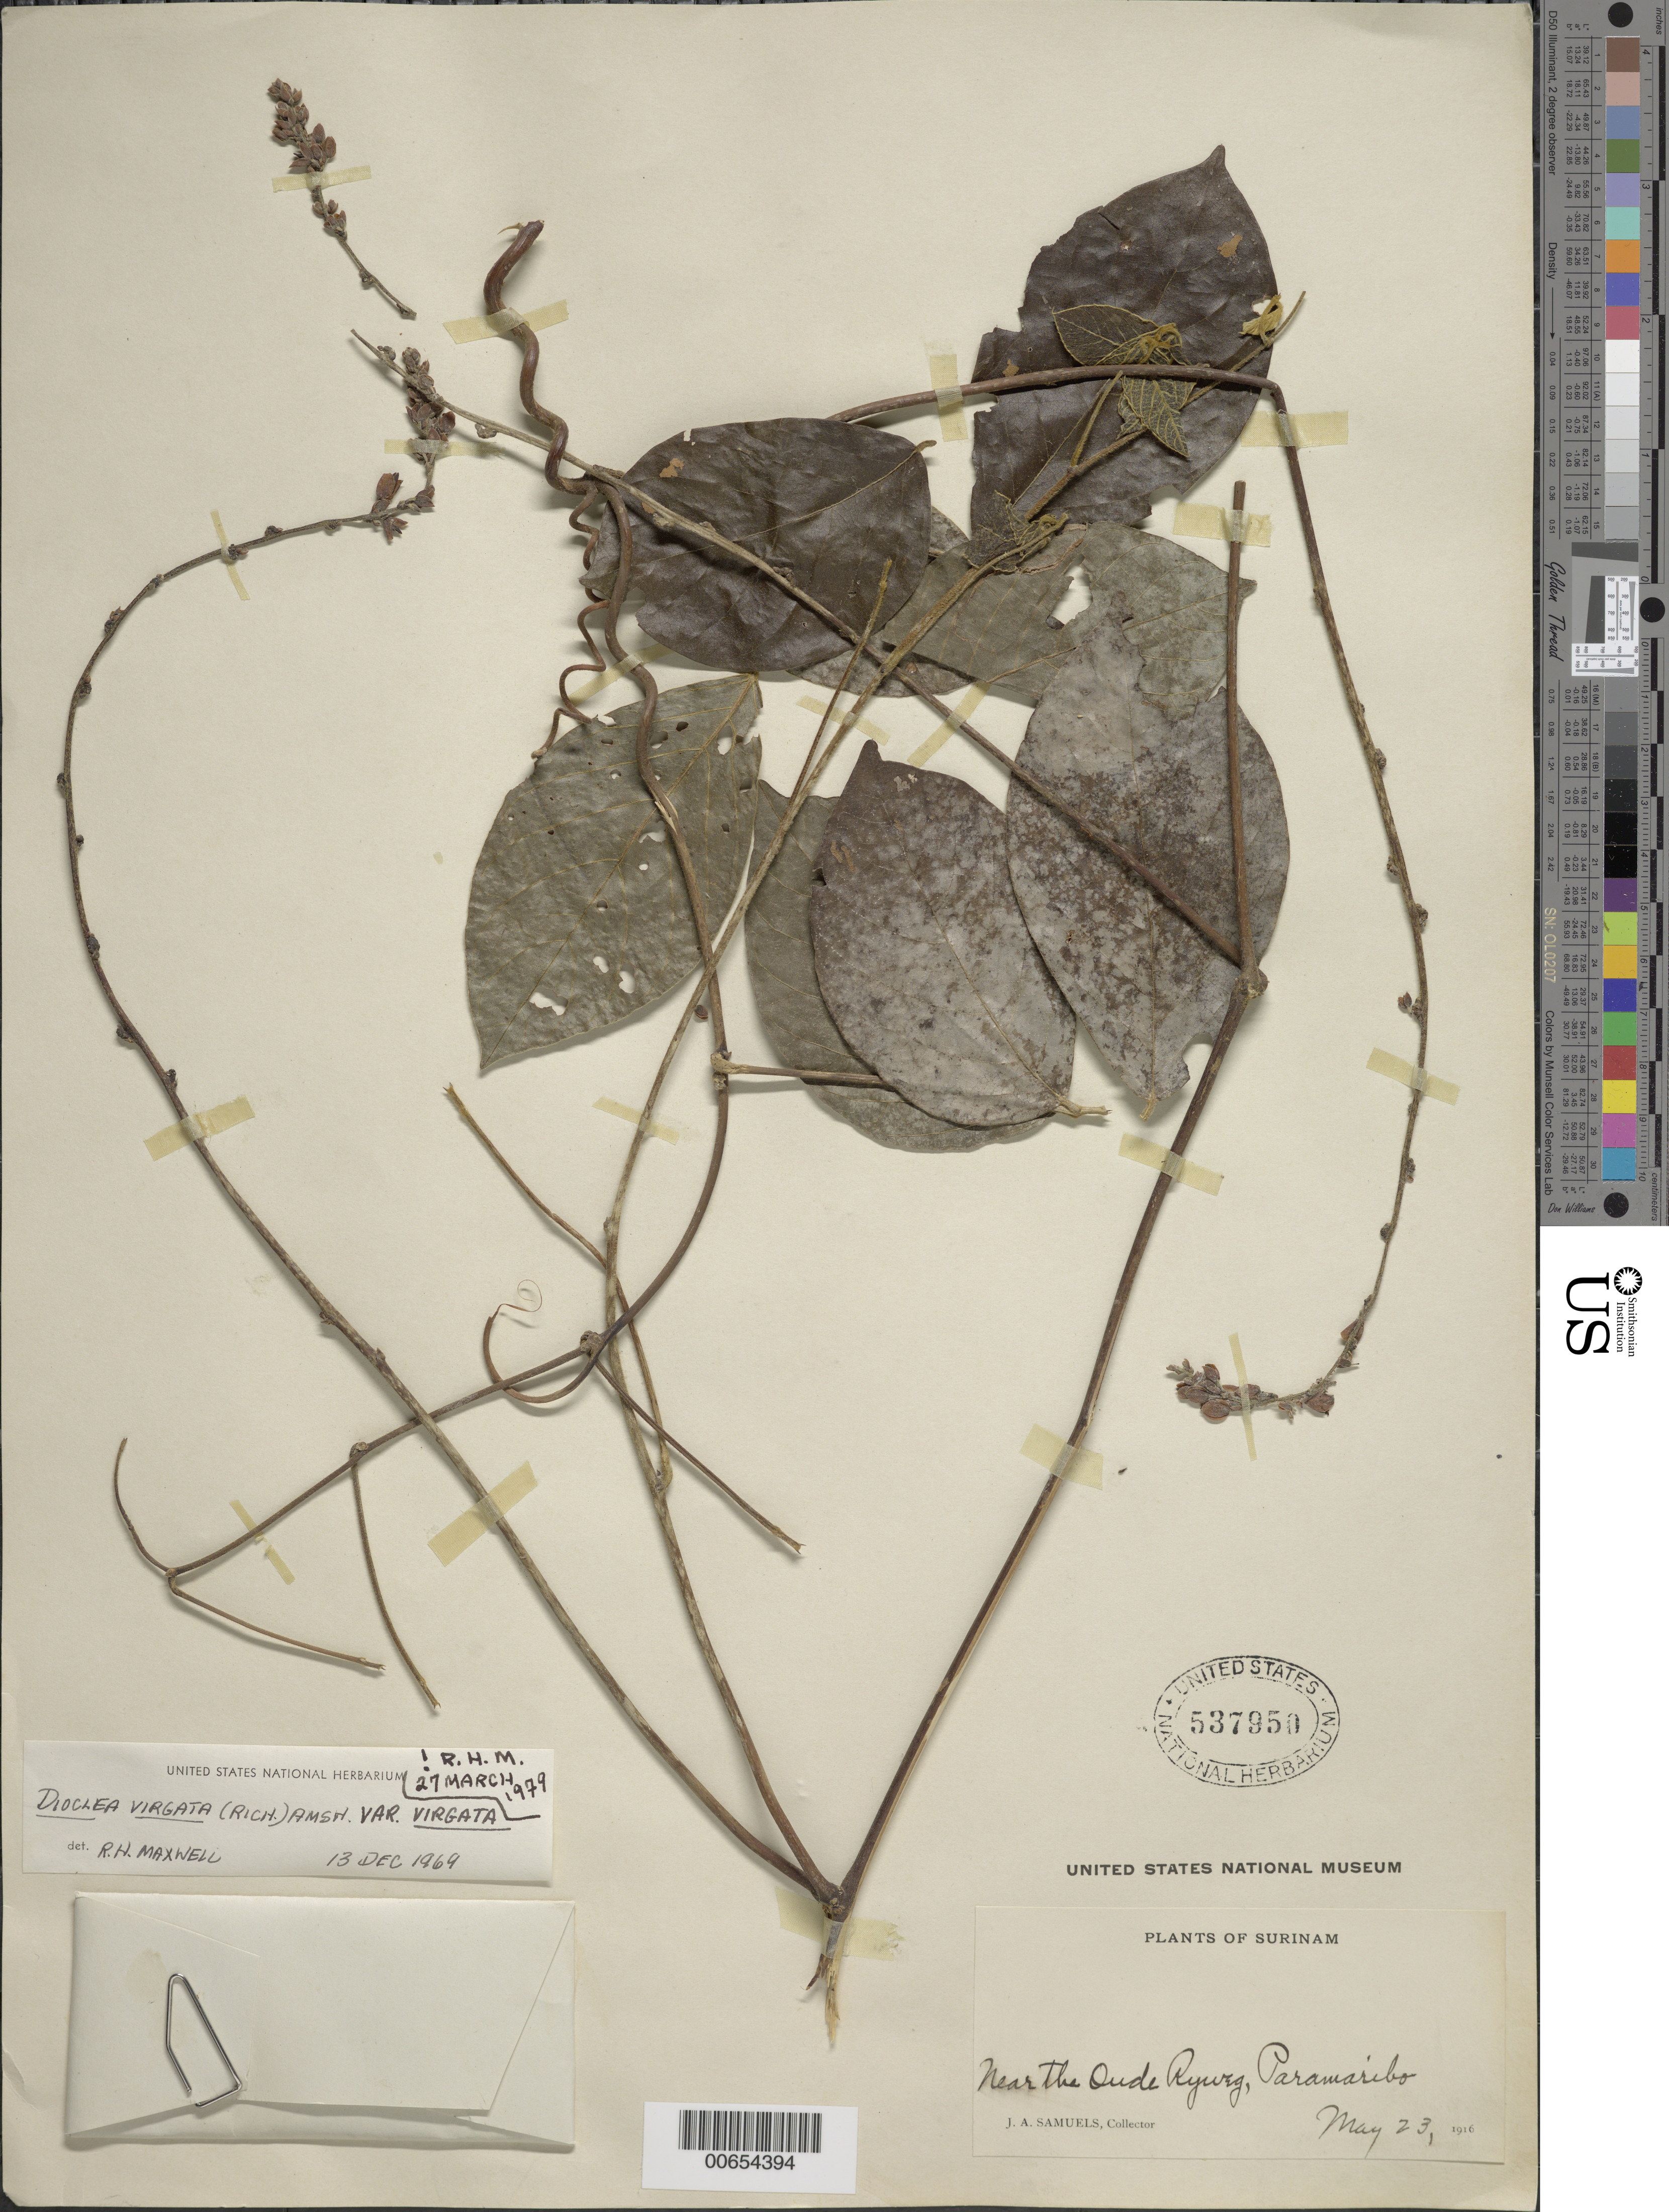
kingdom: Plantae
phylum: Tracheophyta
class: Magnoliopsida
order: Fabales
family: Fabaceae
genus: Dioclea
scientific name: Dioclea virgata var. virgata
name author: (Rich.) Amshoff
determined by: Maxwell, R. H., (JEF), Indiana University Southeast (UNITED STATES)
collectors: J. A. Samuels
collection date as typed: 23-May-16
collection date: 1916-05-23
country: Suriname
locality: Paramaribo, Oude Ryweg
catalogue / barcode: US 537950